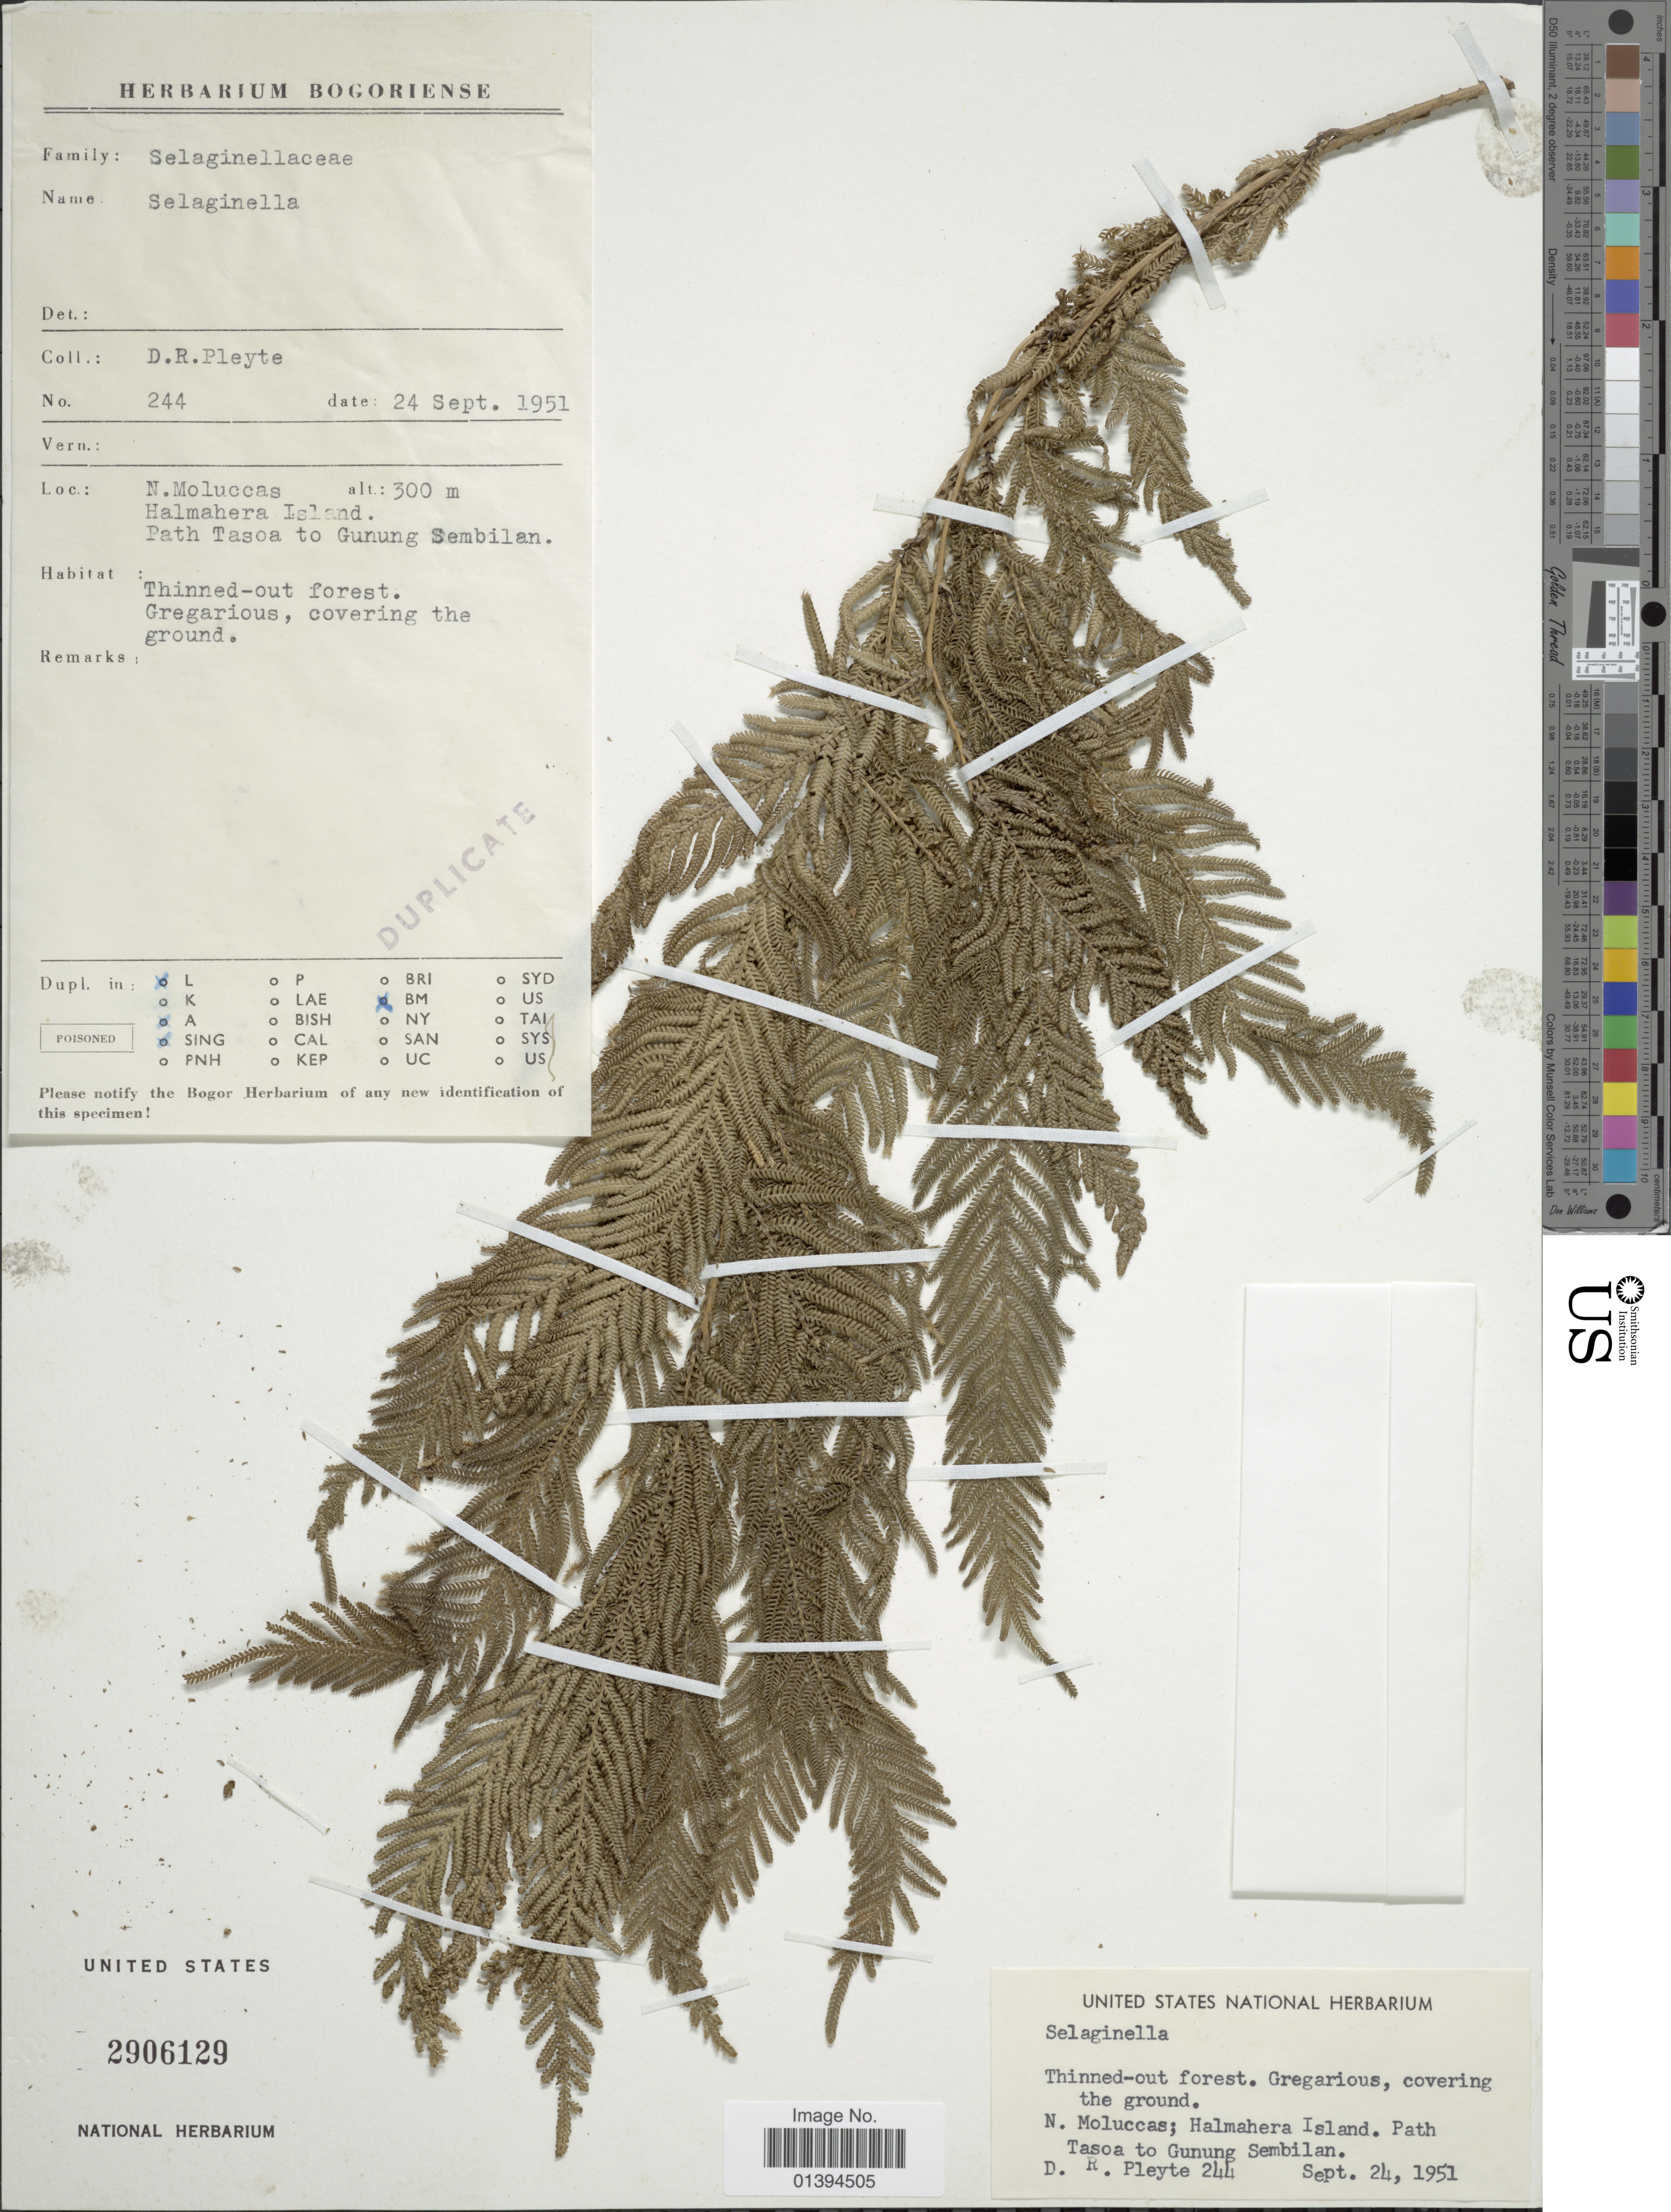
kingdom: Plantae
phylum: Tracheophyta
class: Lycopodiopsida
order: Selaginellales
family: Selaginellaceae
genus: Selaginella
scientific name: Selaginella sp.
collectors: D. Pleyte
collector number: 244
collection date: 1951-09-24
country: Indonesia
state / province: Maluku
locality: N. Moluccas, Halmahera Island, path Tasoa to Gunung Sembilan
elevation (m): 300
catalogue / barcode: US 2906129